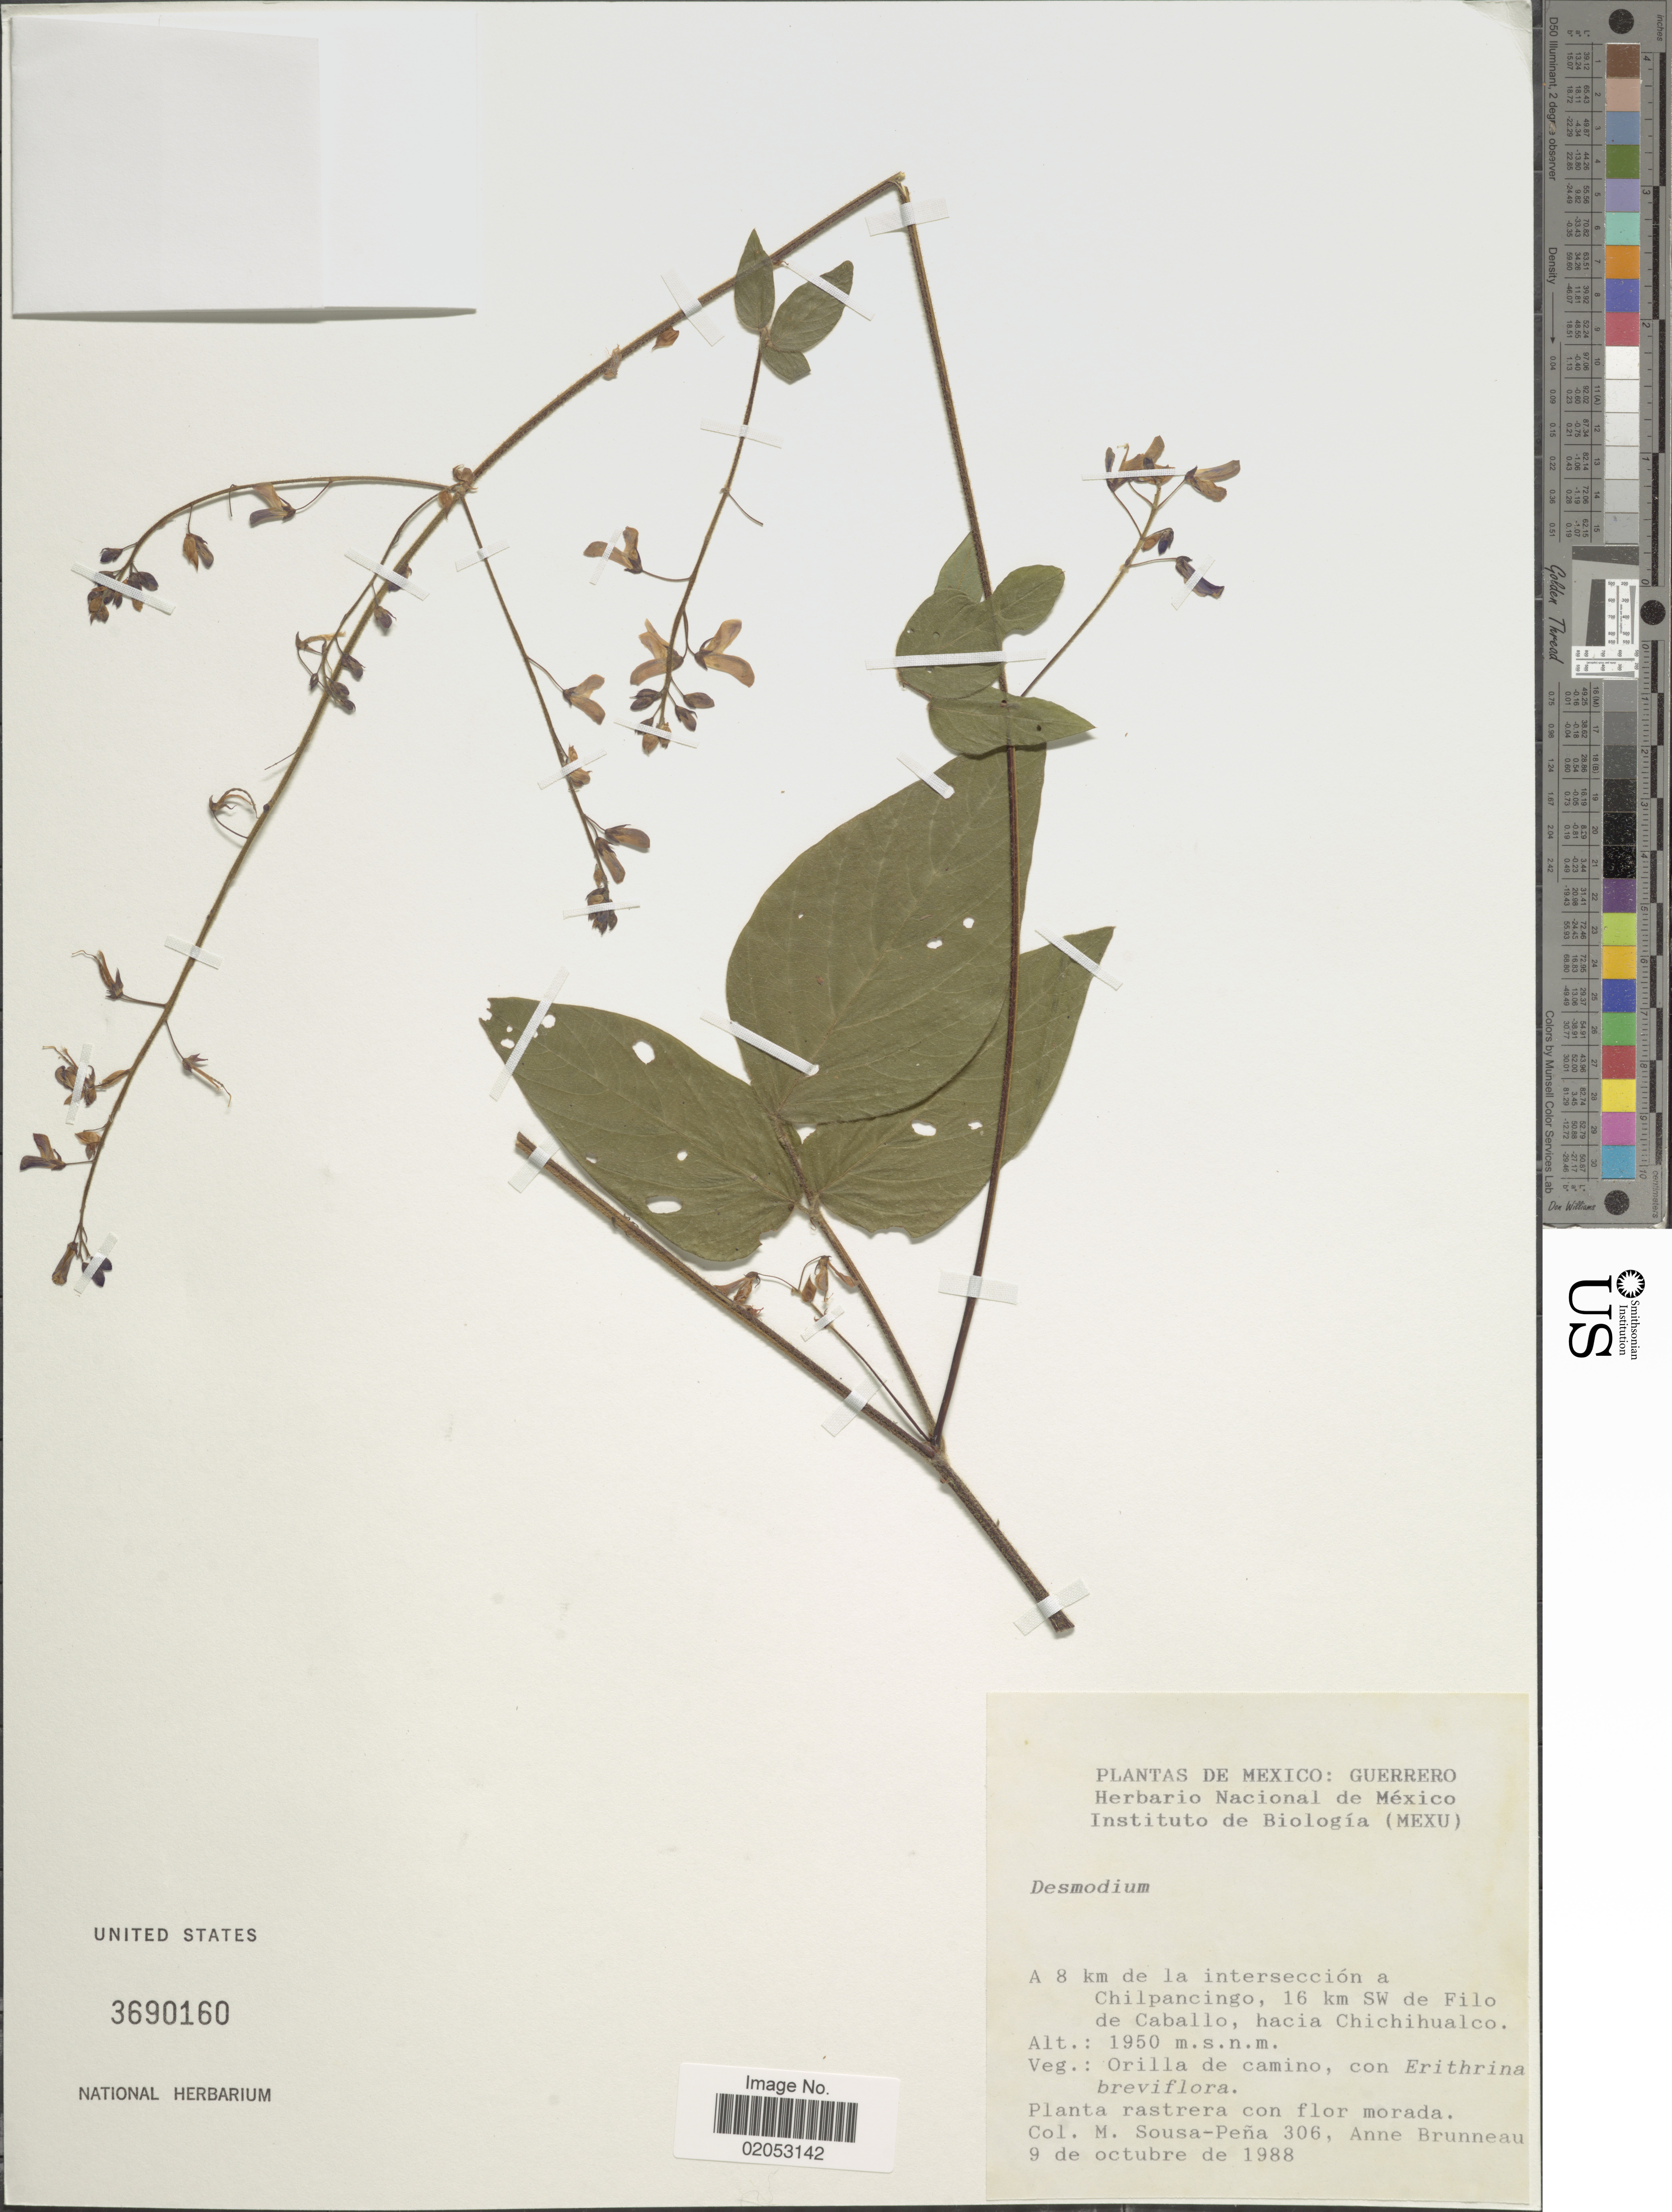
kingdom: Plantae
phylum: Tracheophyta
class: Magnoliopsida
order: Fabales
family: Fabaceae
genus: Desmodium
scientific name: Desmodium sp.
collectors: M. Sousa Peña & A. Brunneau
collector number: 306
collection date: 1988-10-09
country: Mexico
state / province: Guerrero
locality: A 8 km de la intersección a Chilpancingo, 16 km SW de Filo de Caballo, hacia Chichihualco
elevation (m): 1950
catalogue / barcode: US 3690160